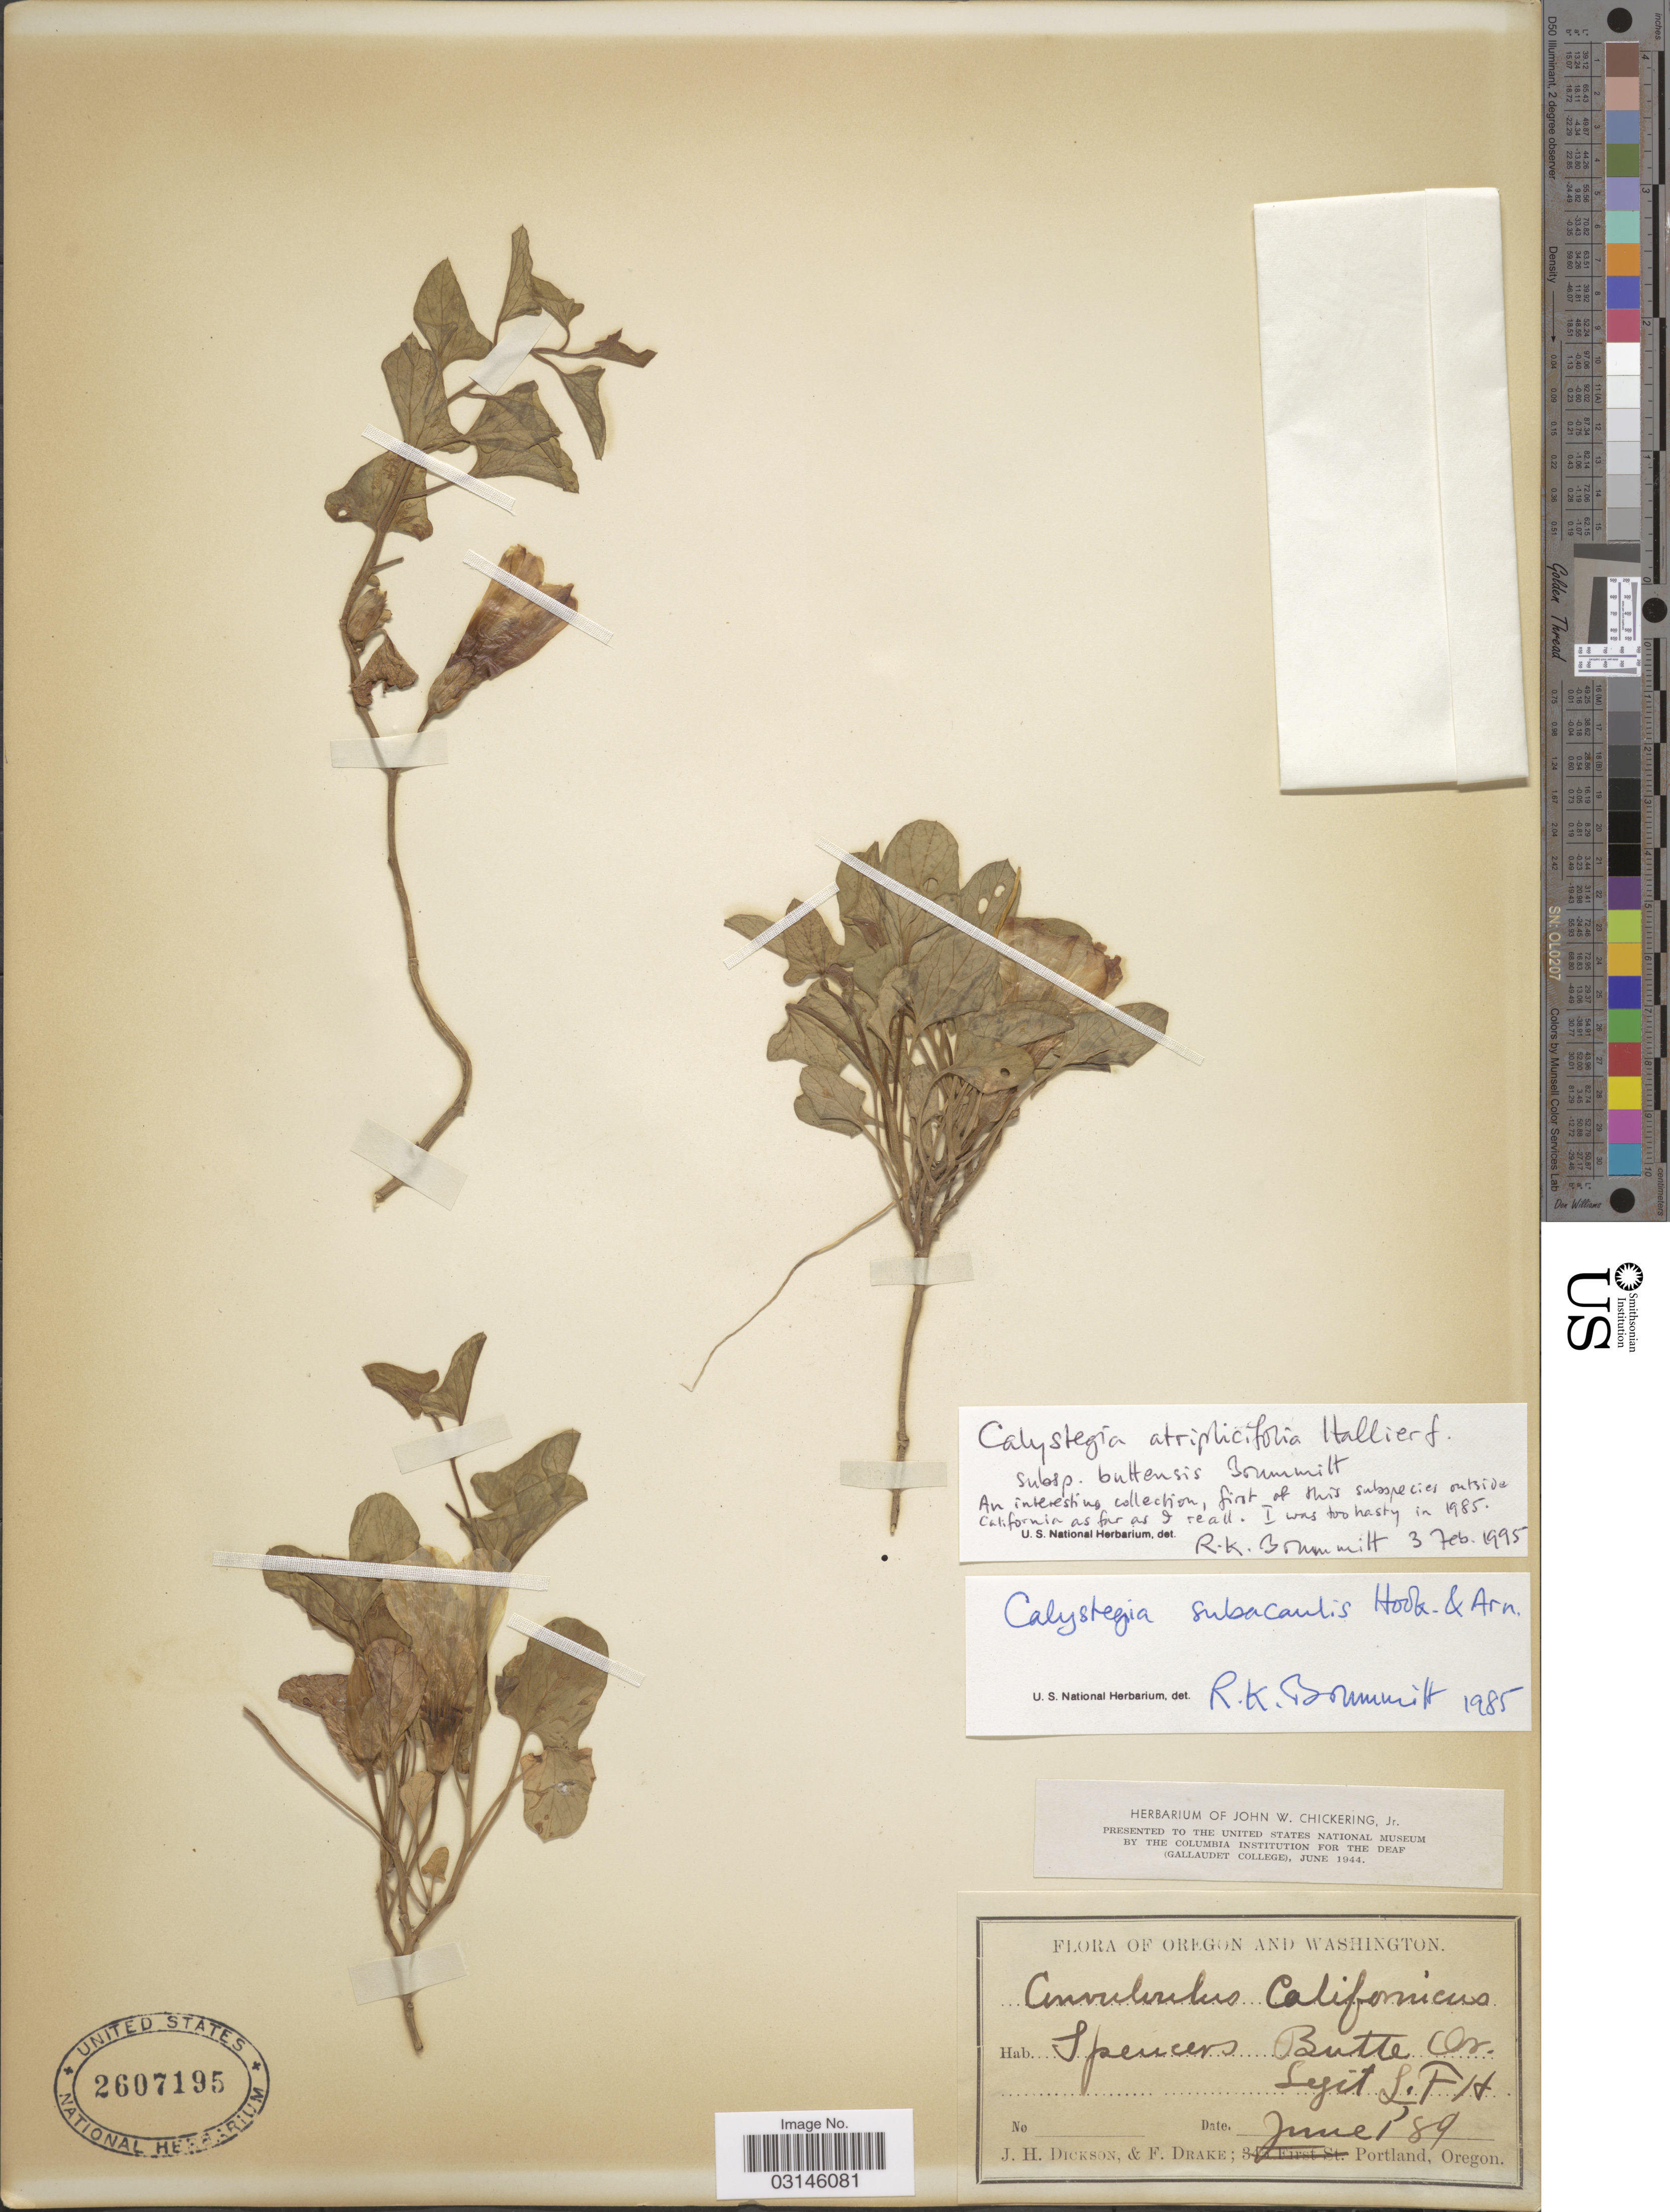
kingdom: Plantae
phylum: Tracheophyta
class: Magnoliopsida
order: Solanales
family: Convolvulaceae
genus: Calystegia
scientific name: Calystegia atriplicifolia subsp. buttensis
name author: Brummitt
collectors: L. F. H.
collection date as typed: Transcribed d/m/y: 1/6/89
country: United States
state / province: Oregon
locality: Ipencers, Butte Or.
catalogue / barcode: US 2607195